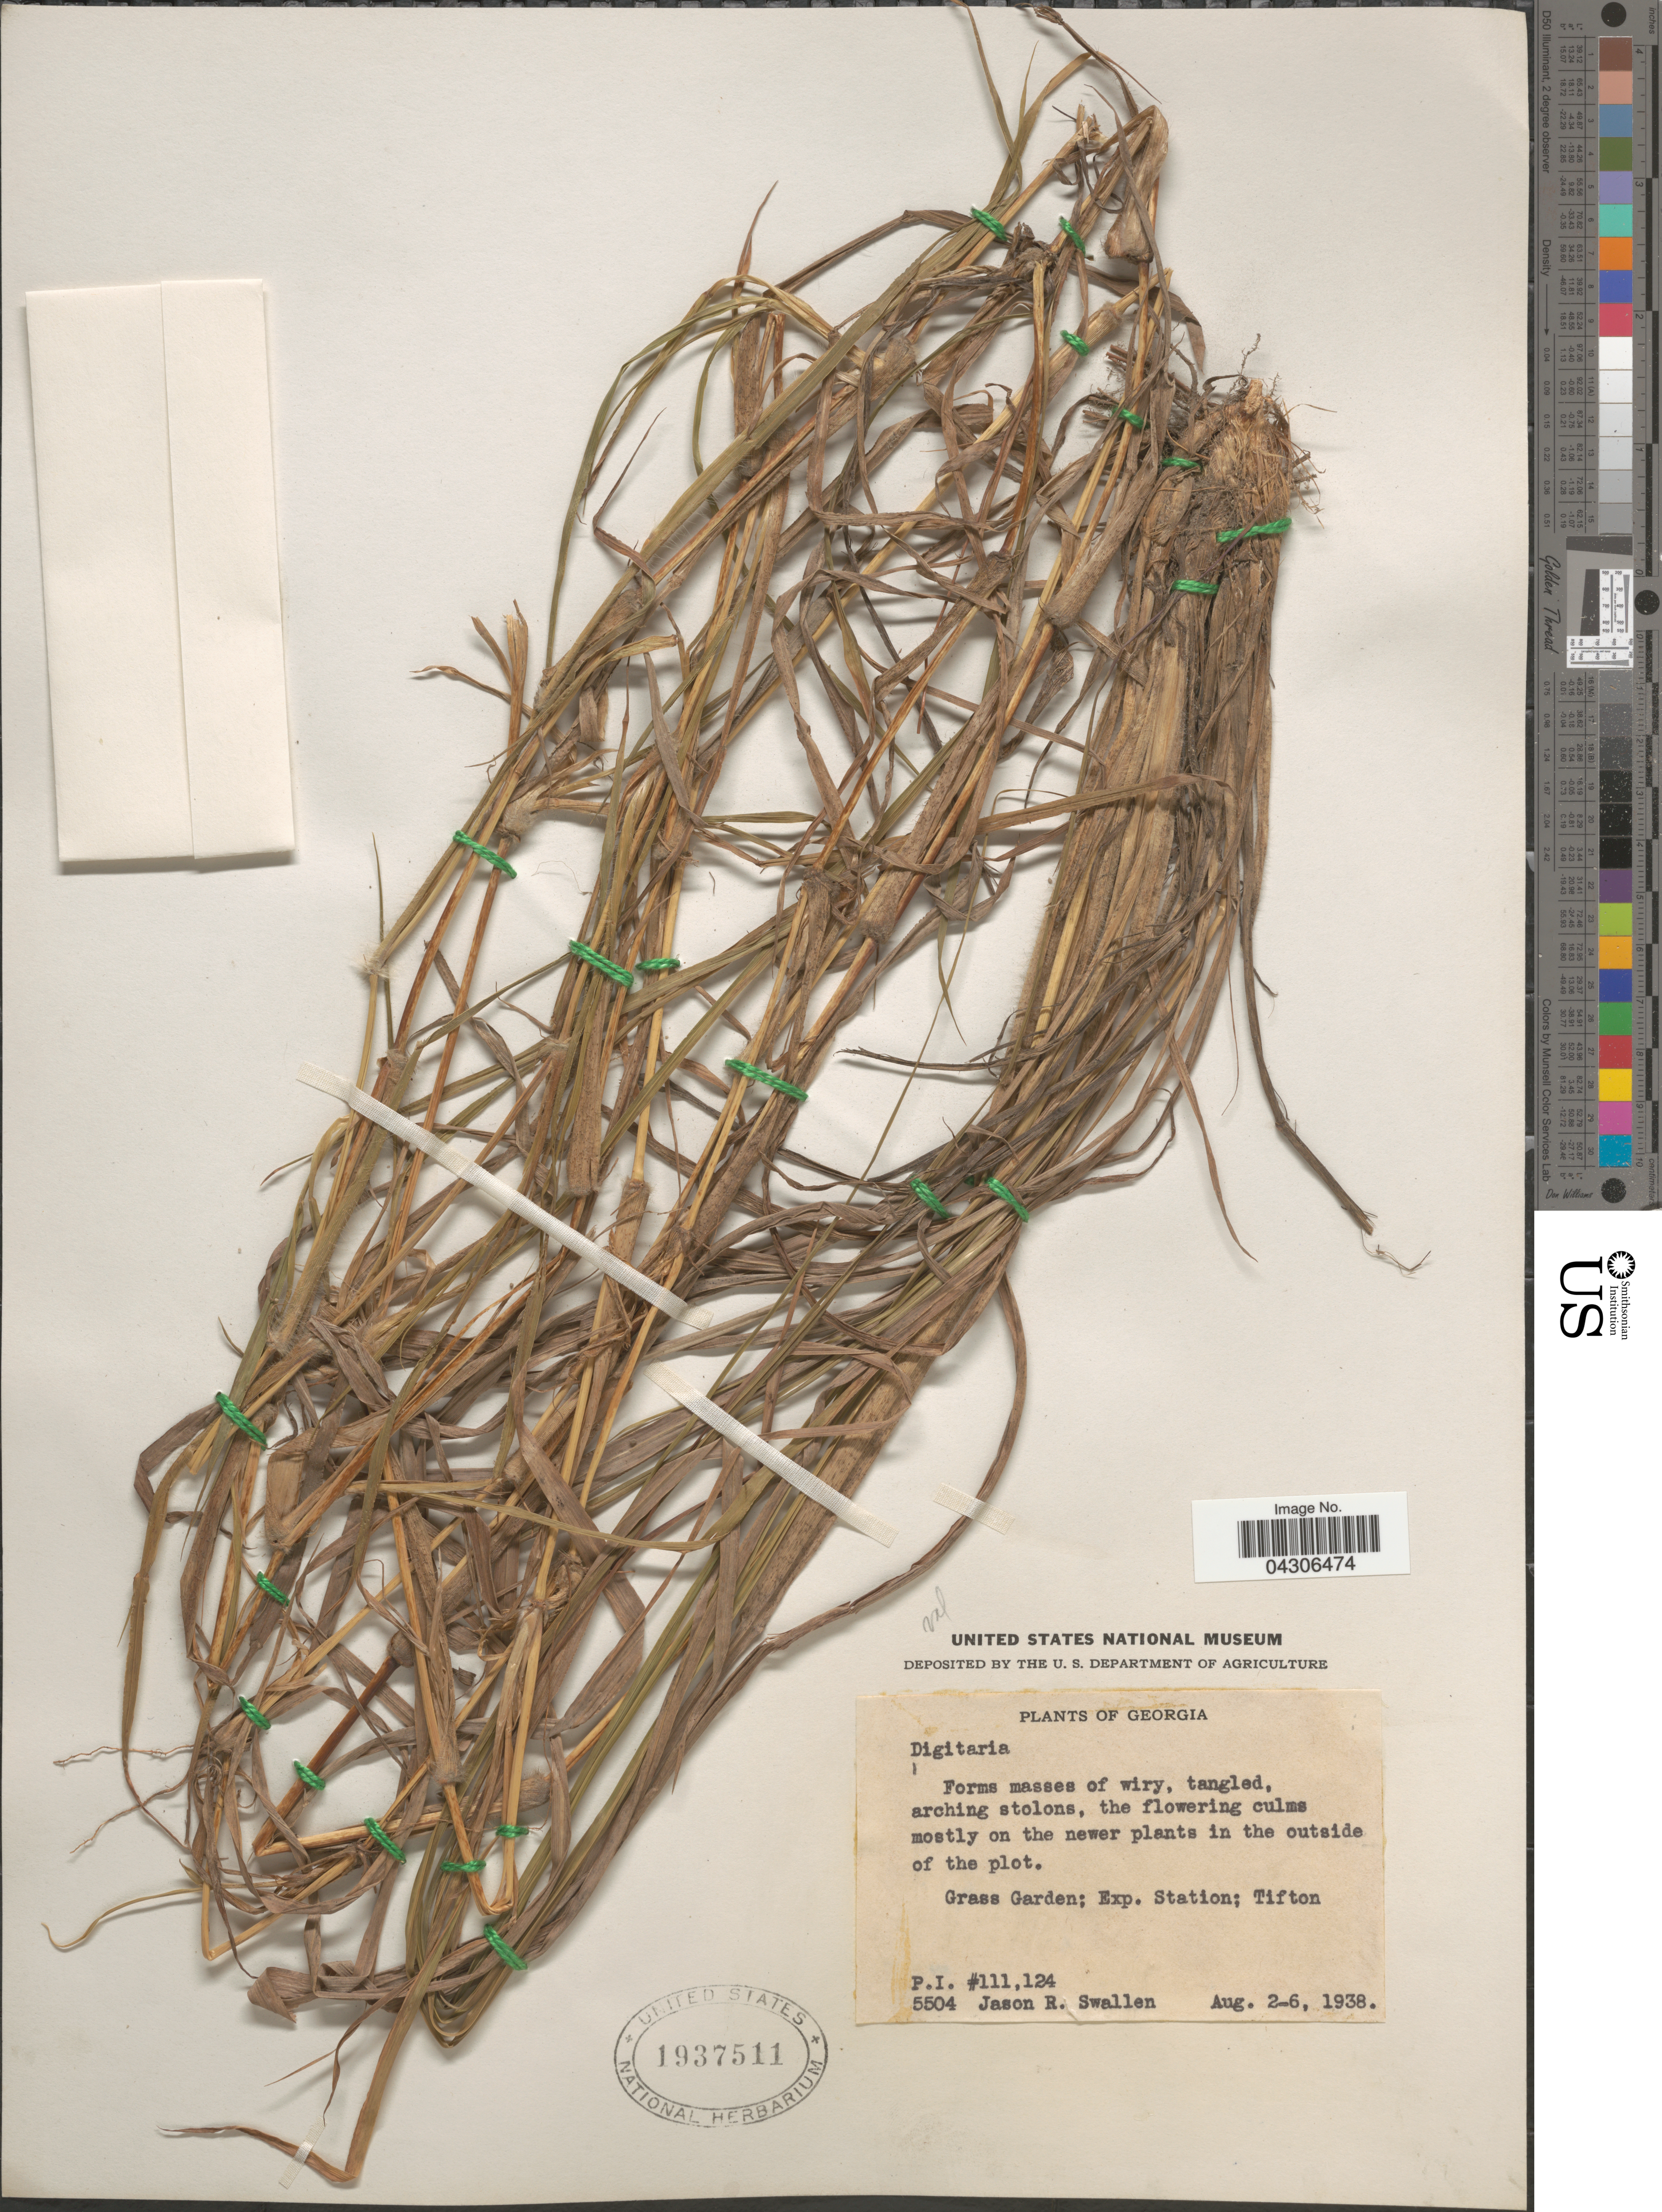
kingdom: Plantae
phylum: Tracheophyta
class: Liliopsida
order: Poales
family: Poaceae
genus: Digitaria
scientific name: Digitaria sp.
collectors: J. R. Swallen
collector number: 5504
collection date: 1938-08-02/1938-08-06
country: United States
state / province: Georgia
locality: Grass Garden; Exp. Station; Tifton.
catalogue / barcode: US 1937511